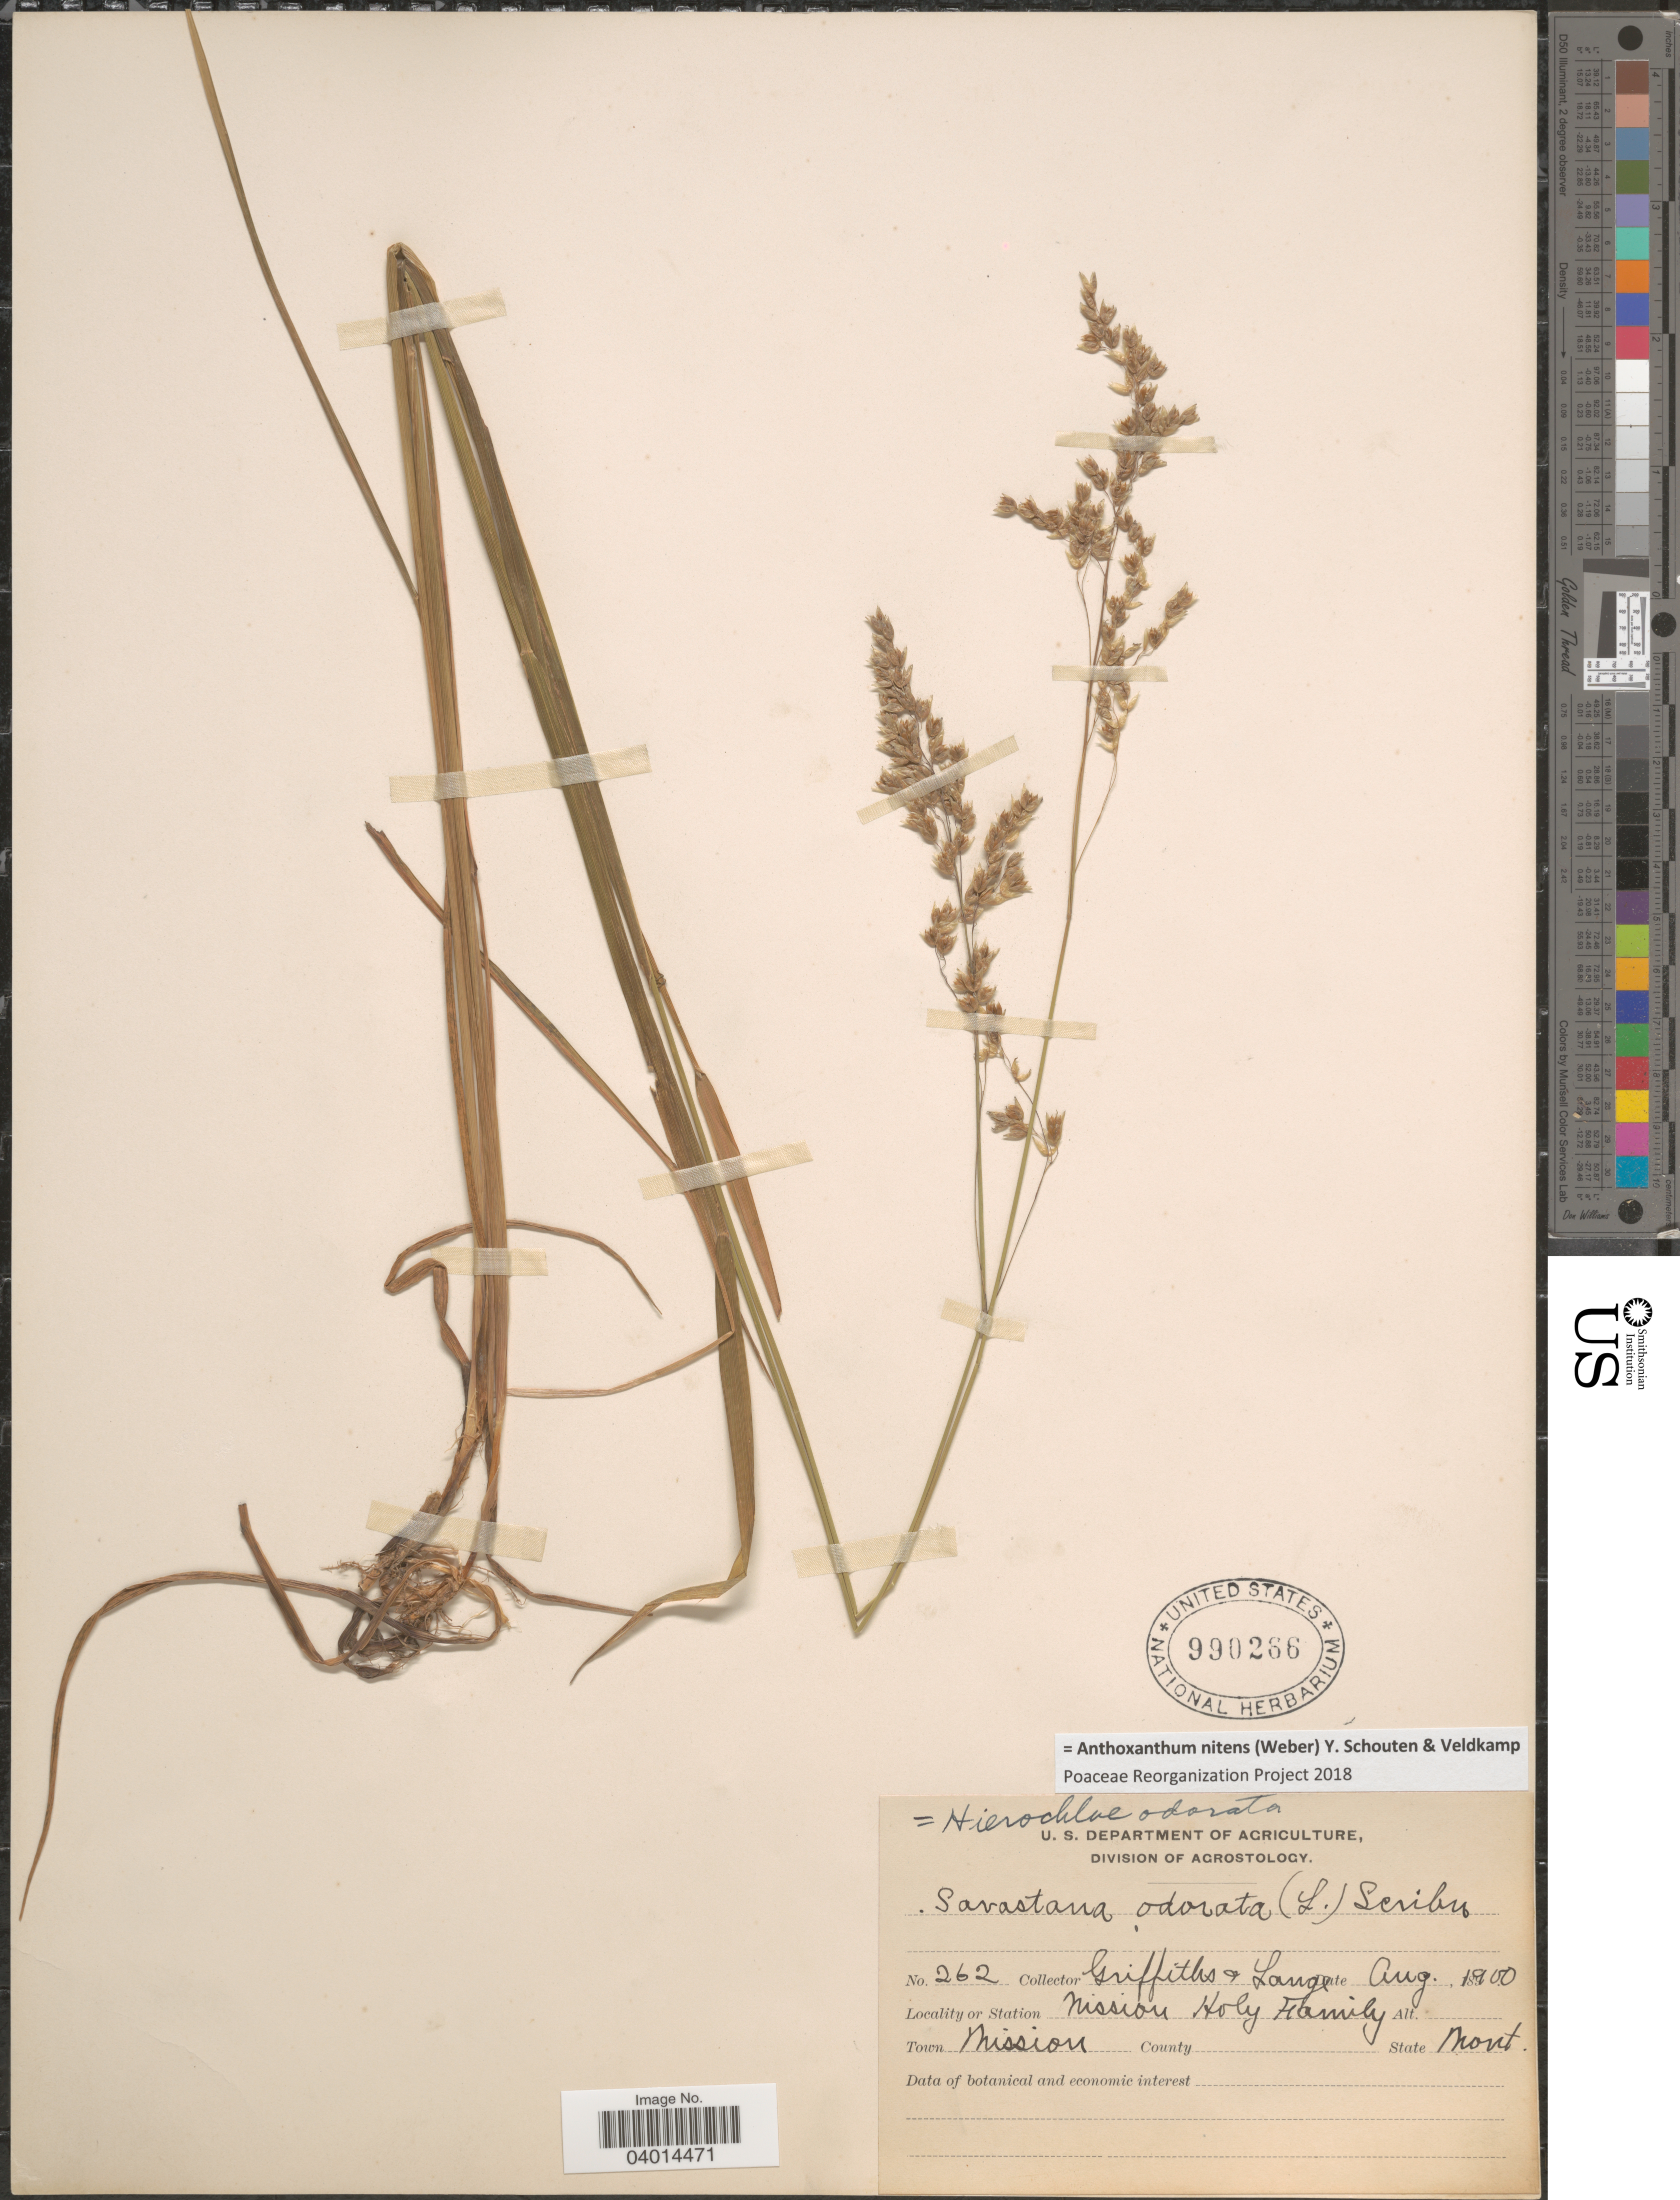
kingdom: Plantae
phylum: Tracheophyta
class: Liliopsida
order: Poales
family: Poaceae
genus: Anthoxanthum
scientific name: Anthoxanthum nitens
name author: (G.H. Weber) R.T.A. Schouten & Veldkamp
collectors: -- Griffiths & -- Lange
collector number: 262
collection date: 1900-08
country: United States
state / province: Montana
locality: Mission Holy Family. Town Mission.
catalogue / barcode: US 990266